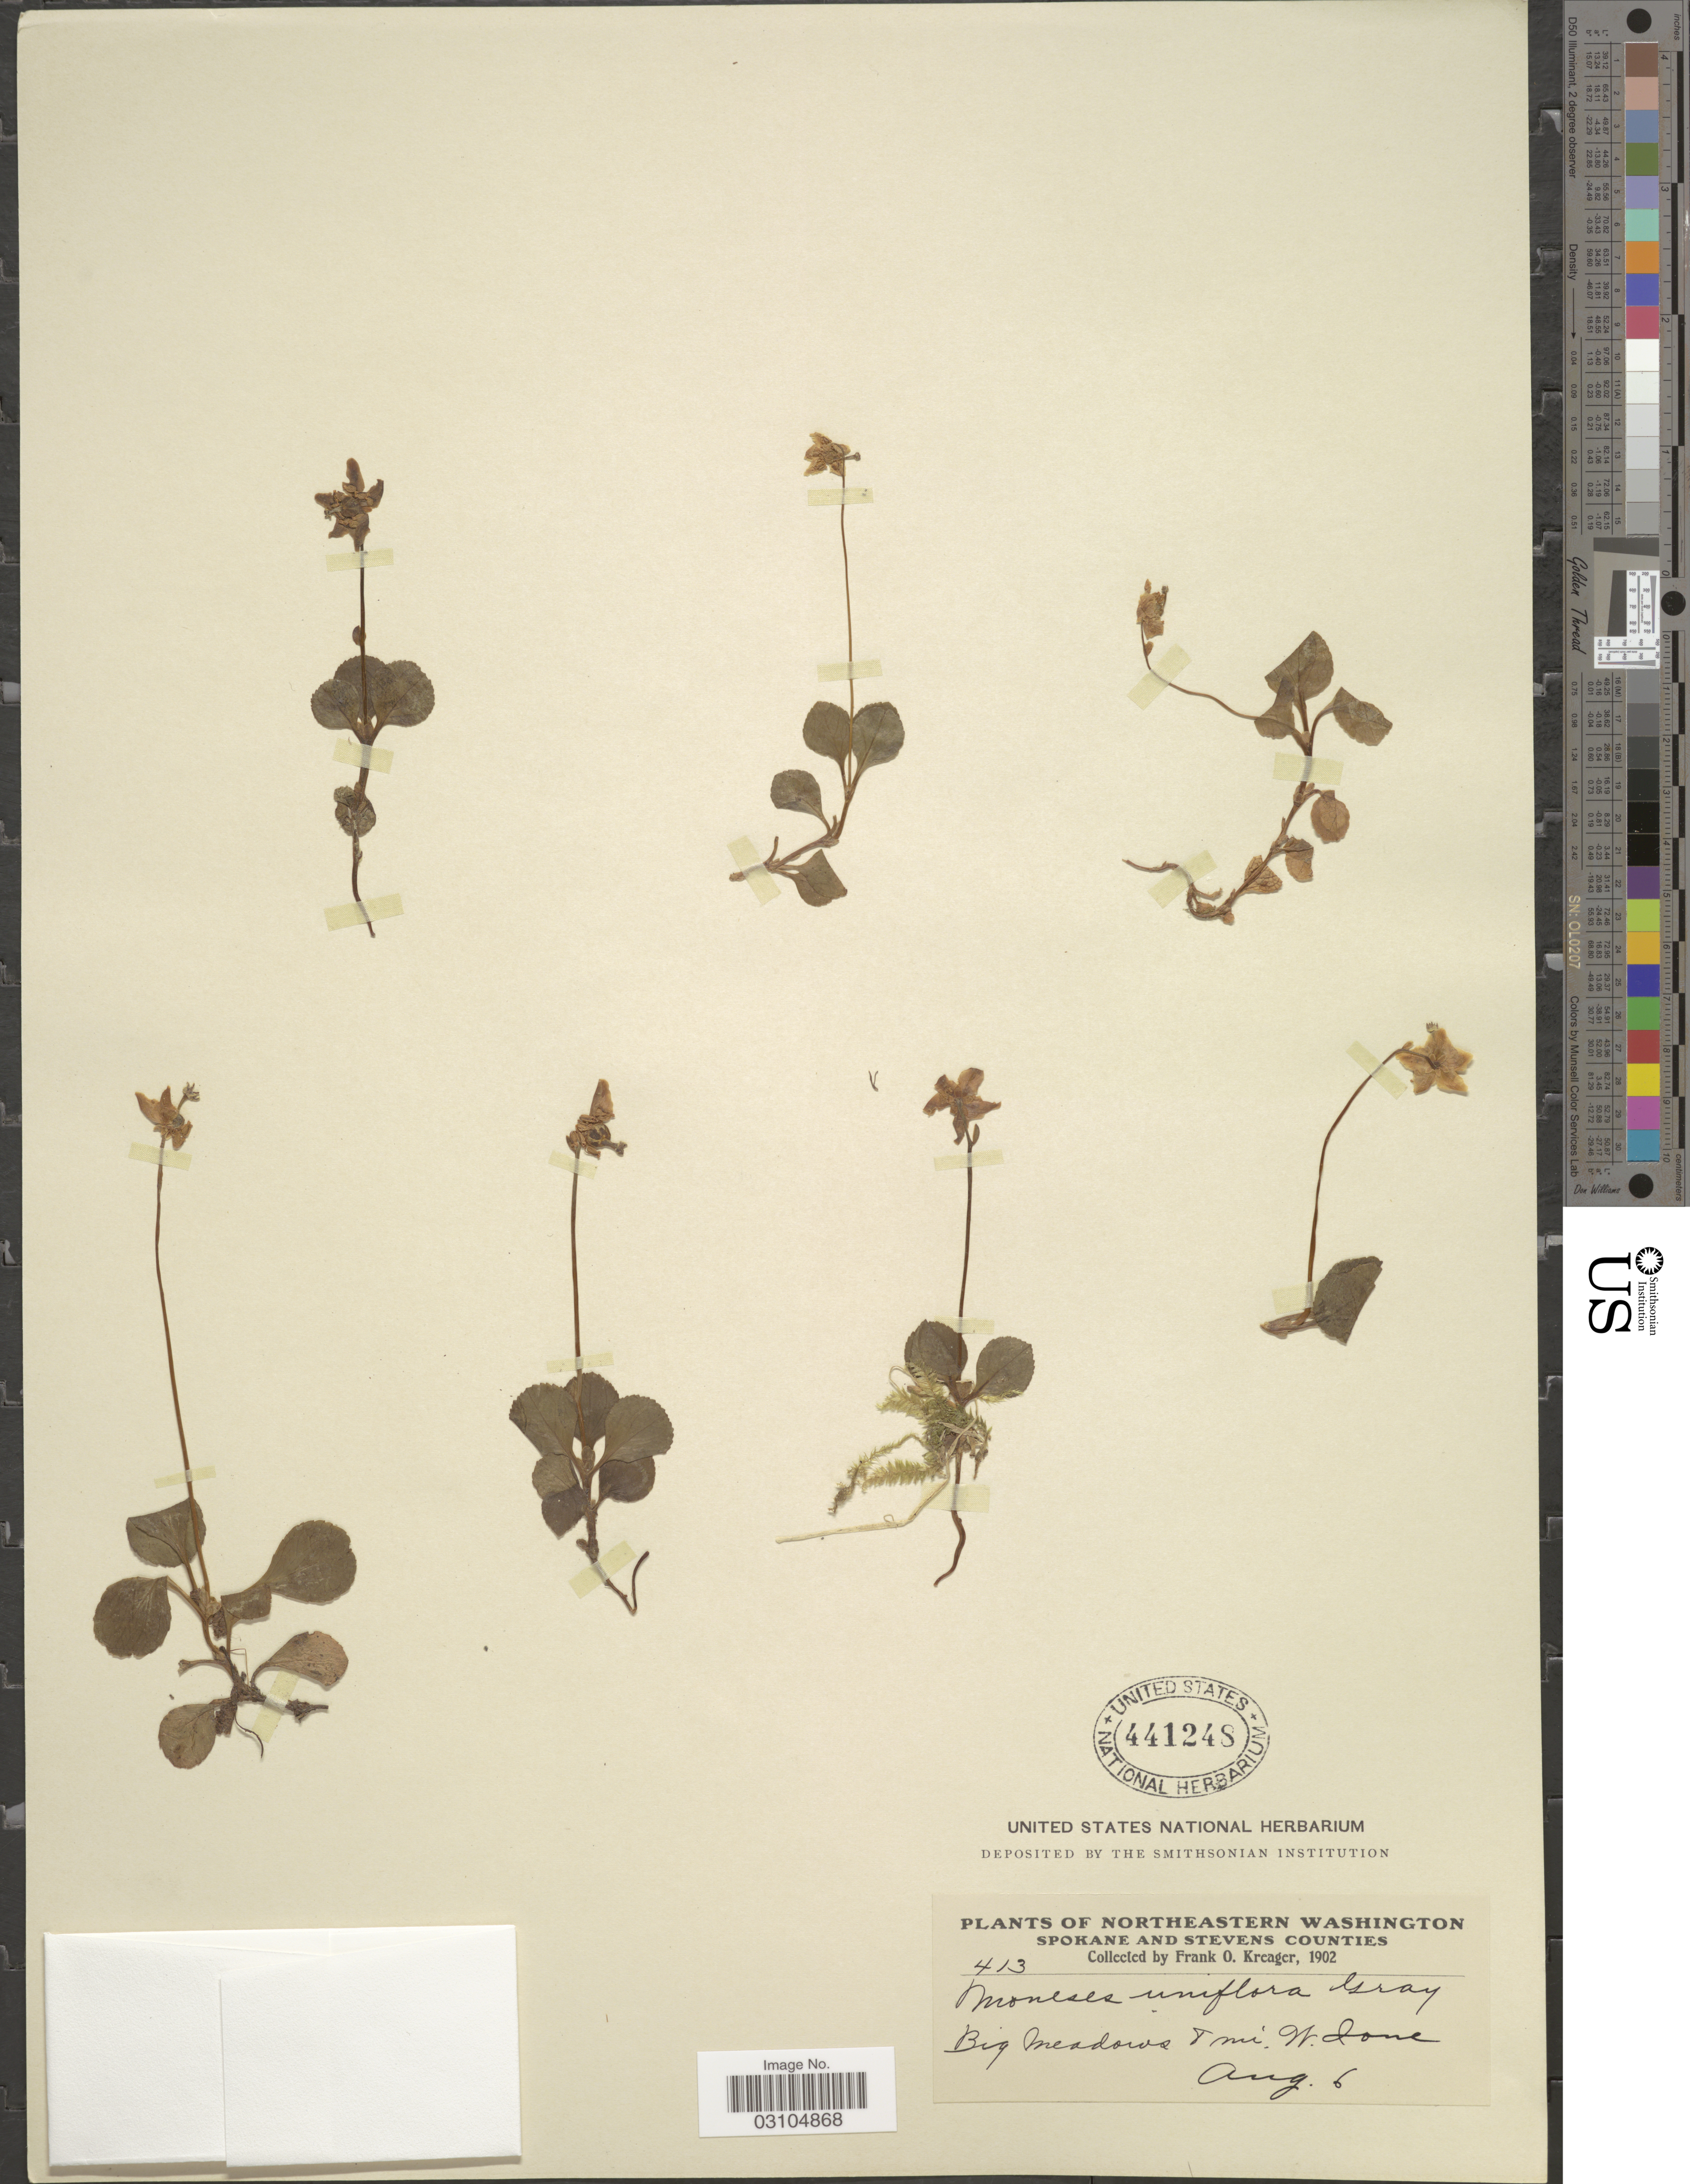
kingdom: Plantae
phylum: Tracheophyta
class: Magnoliopsida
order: Ericales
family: Ericaceae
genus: Moneses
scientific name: Moneses uniflora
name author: (L.) A. Gray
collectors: F. Kreager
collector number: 413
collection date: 1902-08-06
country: United States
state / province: Washington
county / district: Spokane / Stevens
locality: Northeastern Washington, Spokane and Stevens Counties, Big Meadows 8 mi. W. Ione.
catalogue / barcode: US 441248